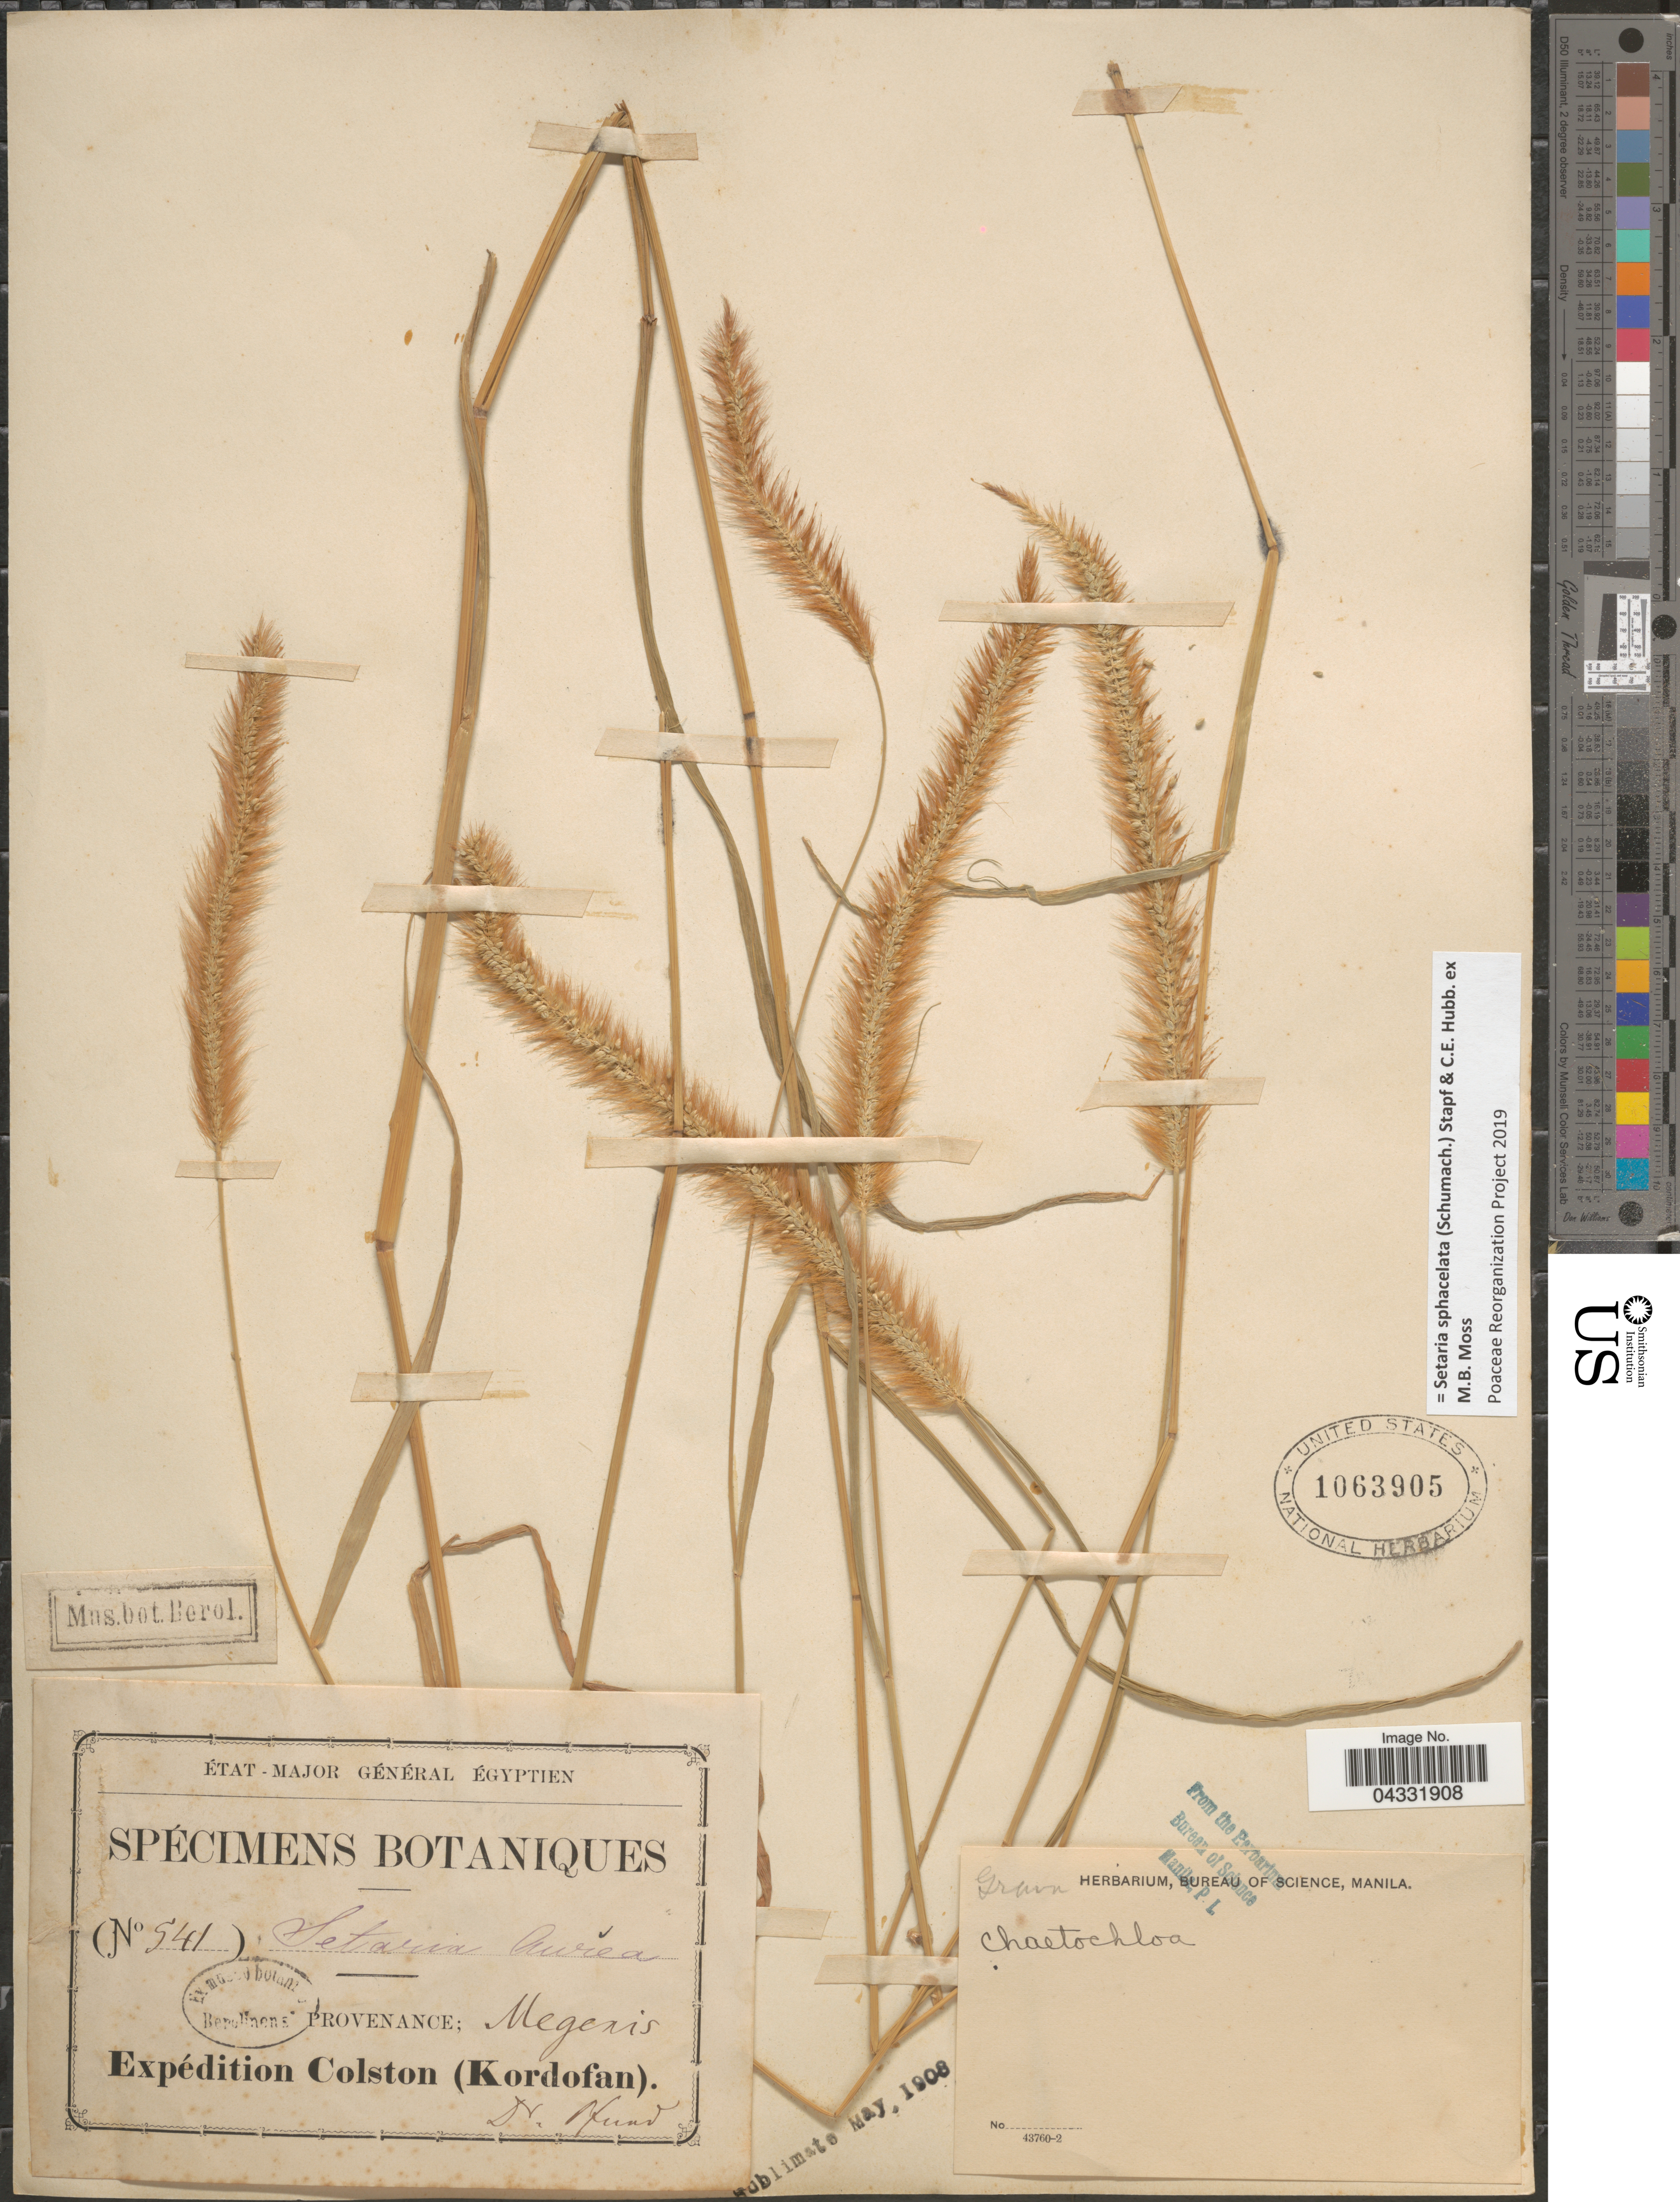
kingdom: Plantae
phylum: Tracheophyta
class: Liliopsida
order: Poales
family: Poaceae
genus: Setaria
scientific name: Setaria sphacelata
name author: (Schumach.) Stapf & Hubb. ex Moss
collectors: -. Pfund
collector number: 541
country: Egypt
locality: État- Major Général Égyptien. [unsure placement] Provenance; Megenis. Expédition Colston (Kordofan).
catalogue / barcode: US 1063905